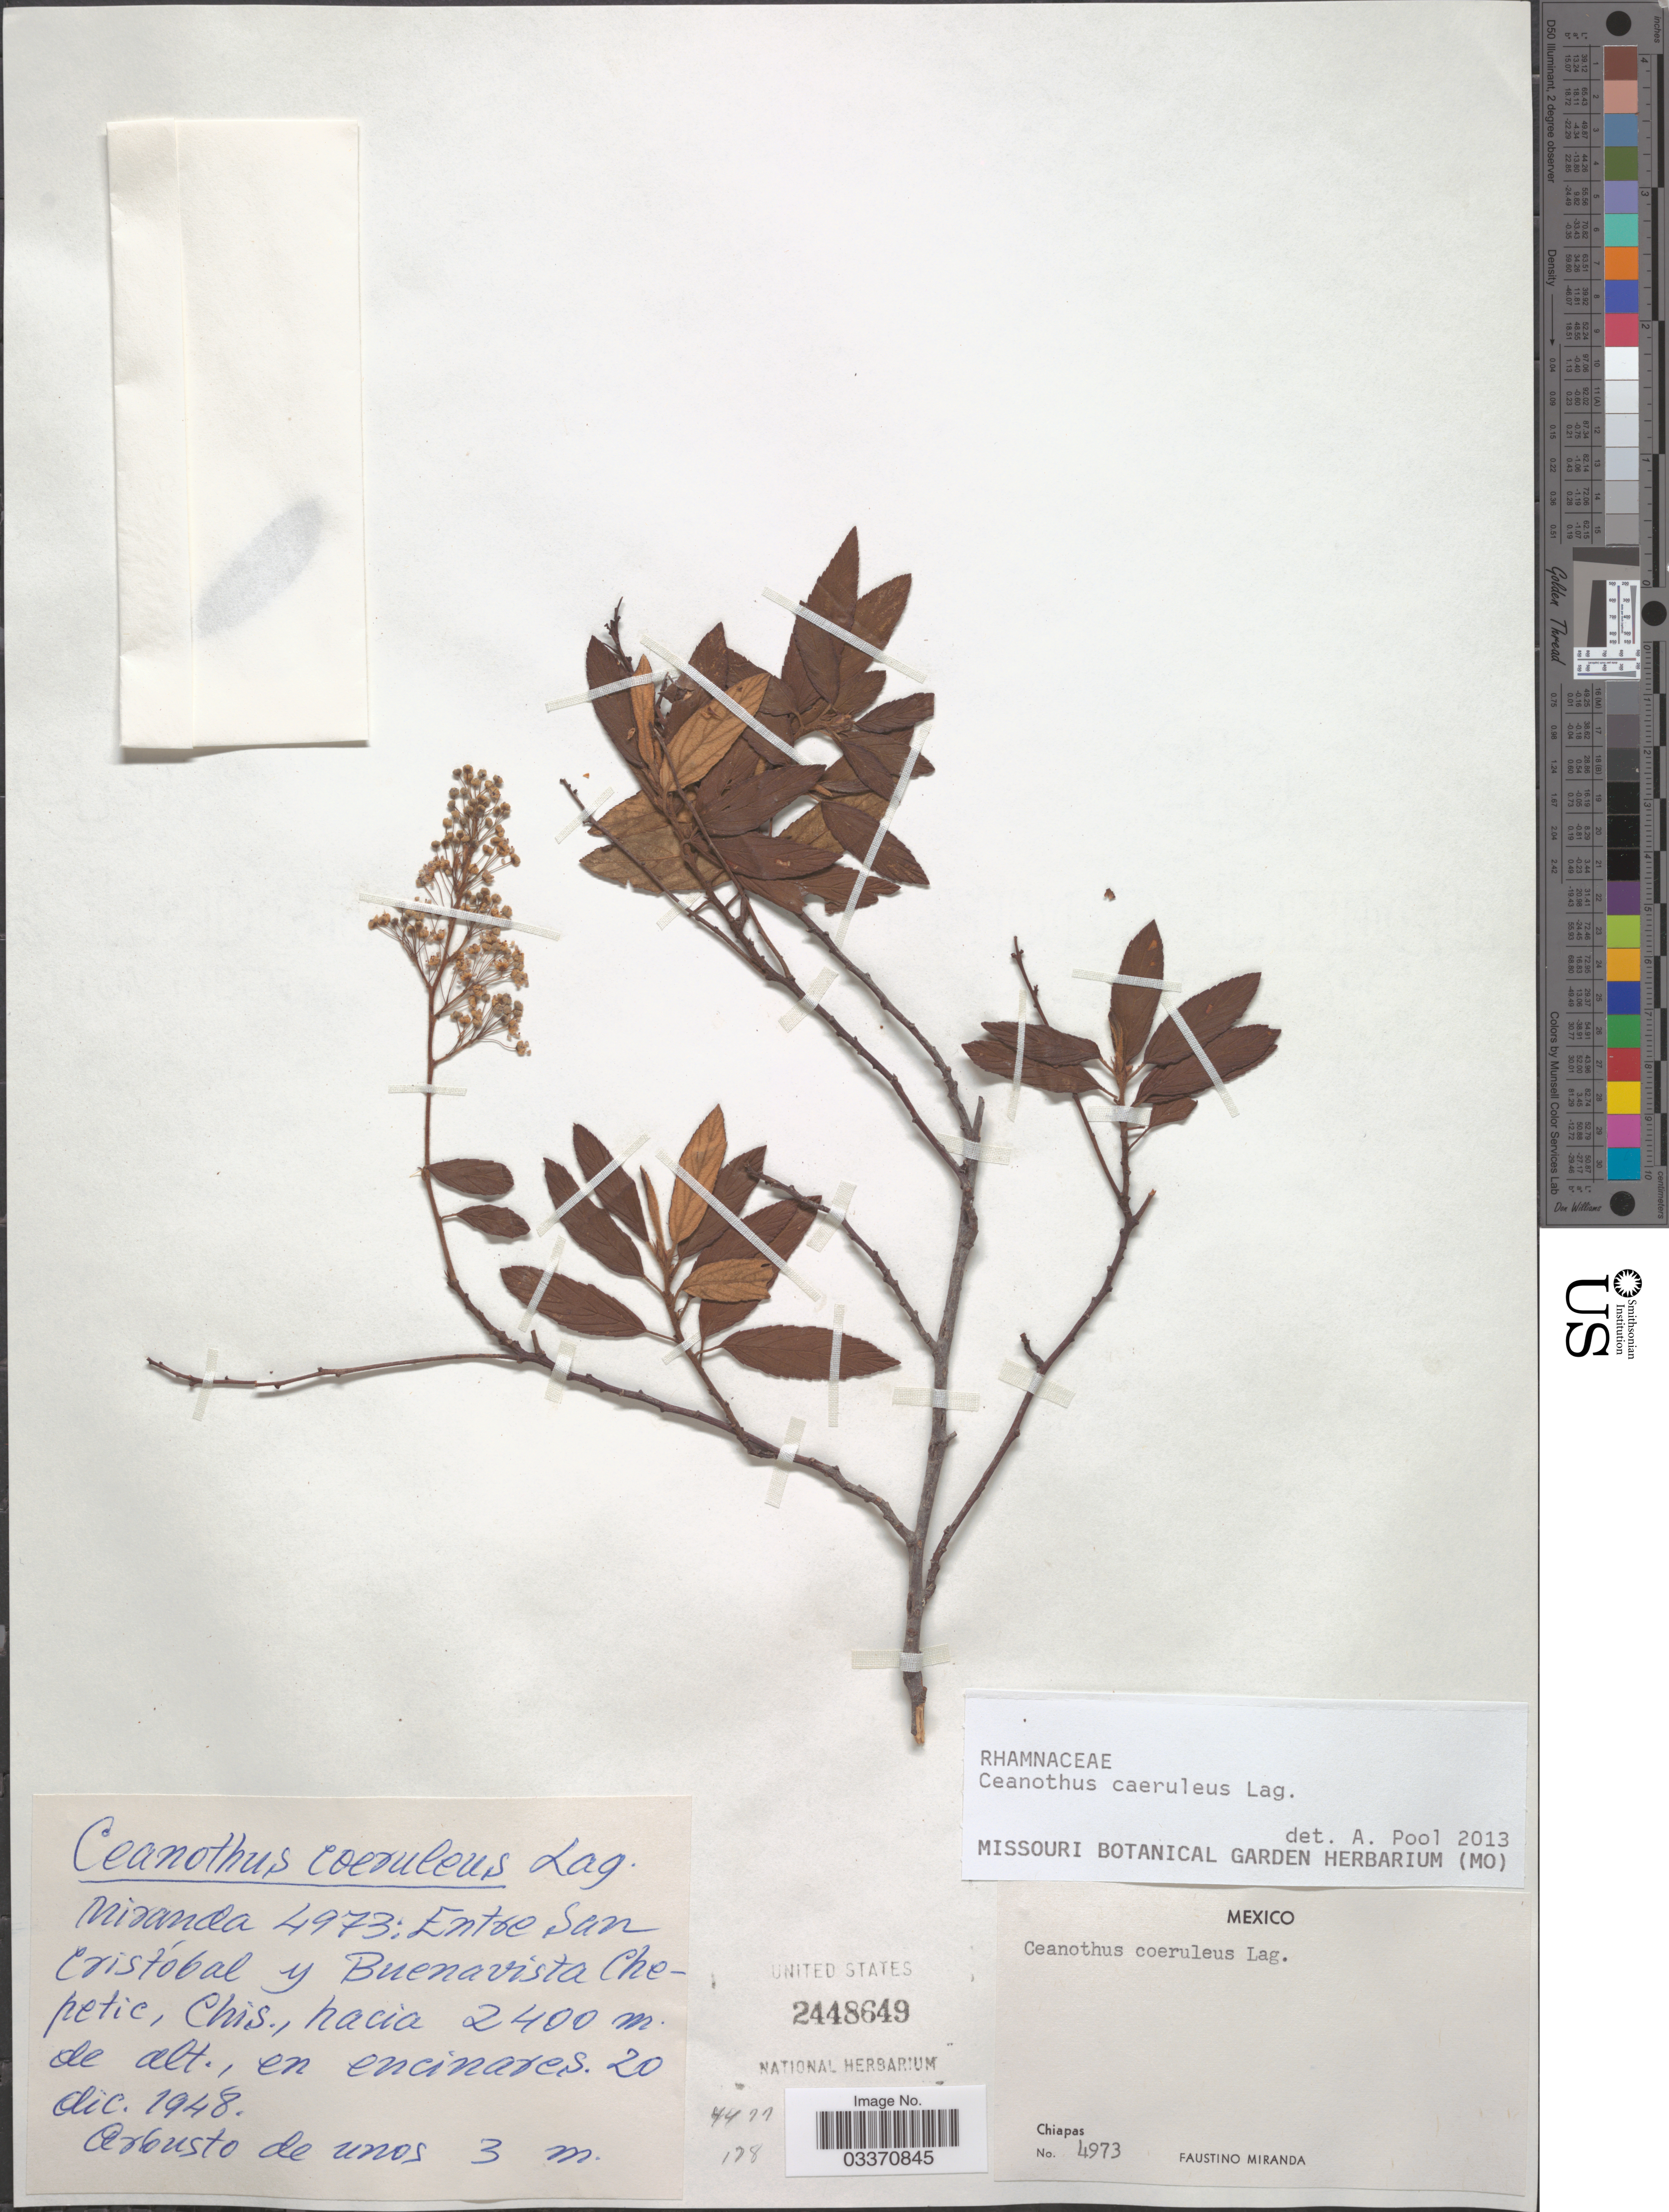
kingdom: Plantae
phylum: Tracheophyta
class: Magnoliopsida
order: Rosales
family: Rhamnaceae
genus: Ceanothus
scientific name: Ceanothus caeruleus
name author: Lag.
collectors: F. Miranda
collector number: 4973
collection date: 1948-12-20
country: Mexico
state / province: Chiapas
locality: Entre San Cristóbal y Buenavista Chepetic.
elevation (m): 2400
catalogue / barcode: US 2448649